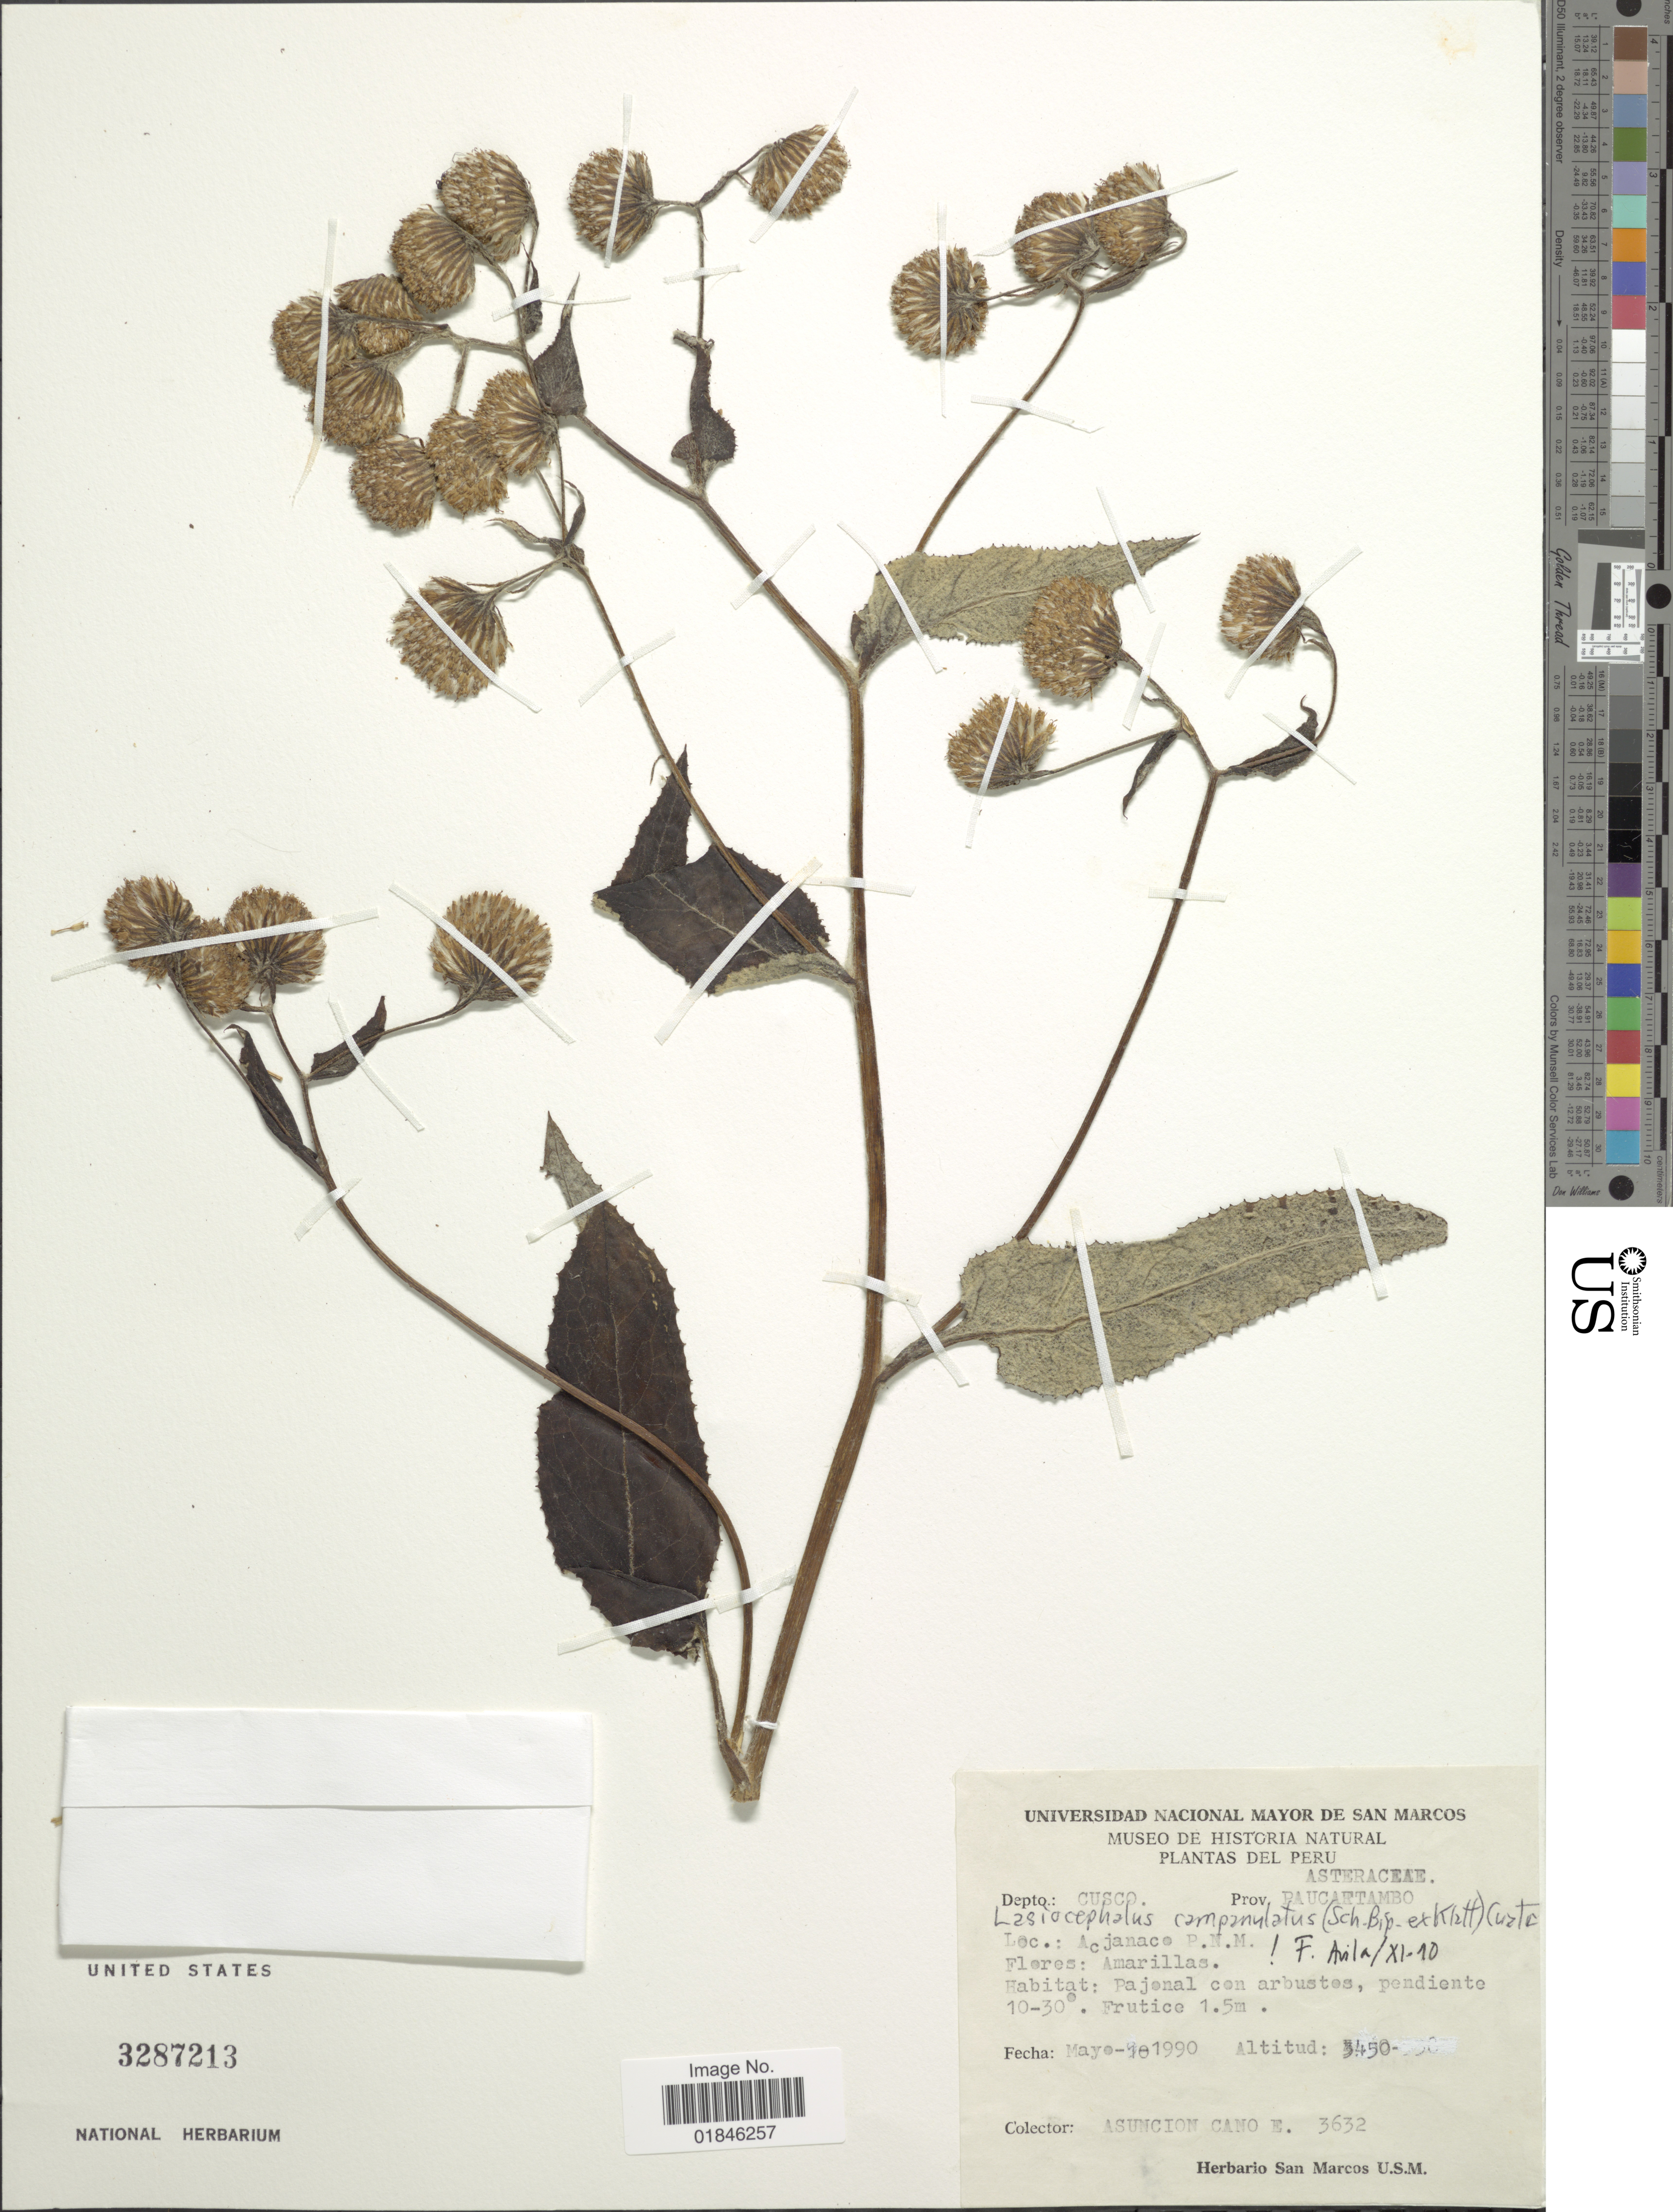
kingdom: Plantae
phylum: Tracheophyta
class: Magnoliopsida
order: Asterales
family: Asteraceae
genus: Senecio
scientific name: Senecio betonicifolius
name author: DC.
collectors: A. Cano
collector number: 3632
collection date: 1990-05-01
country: Peru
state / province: Cusco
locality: Depto.: Cusco. Prov. Paucaetambo. Acjanaco P.N.M.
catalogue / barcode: US 3287213